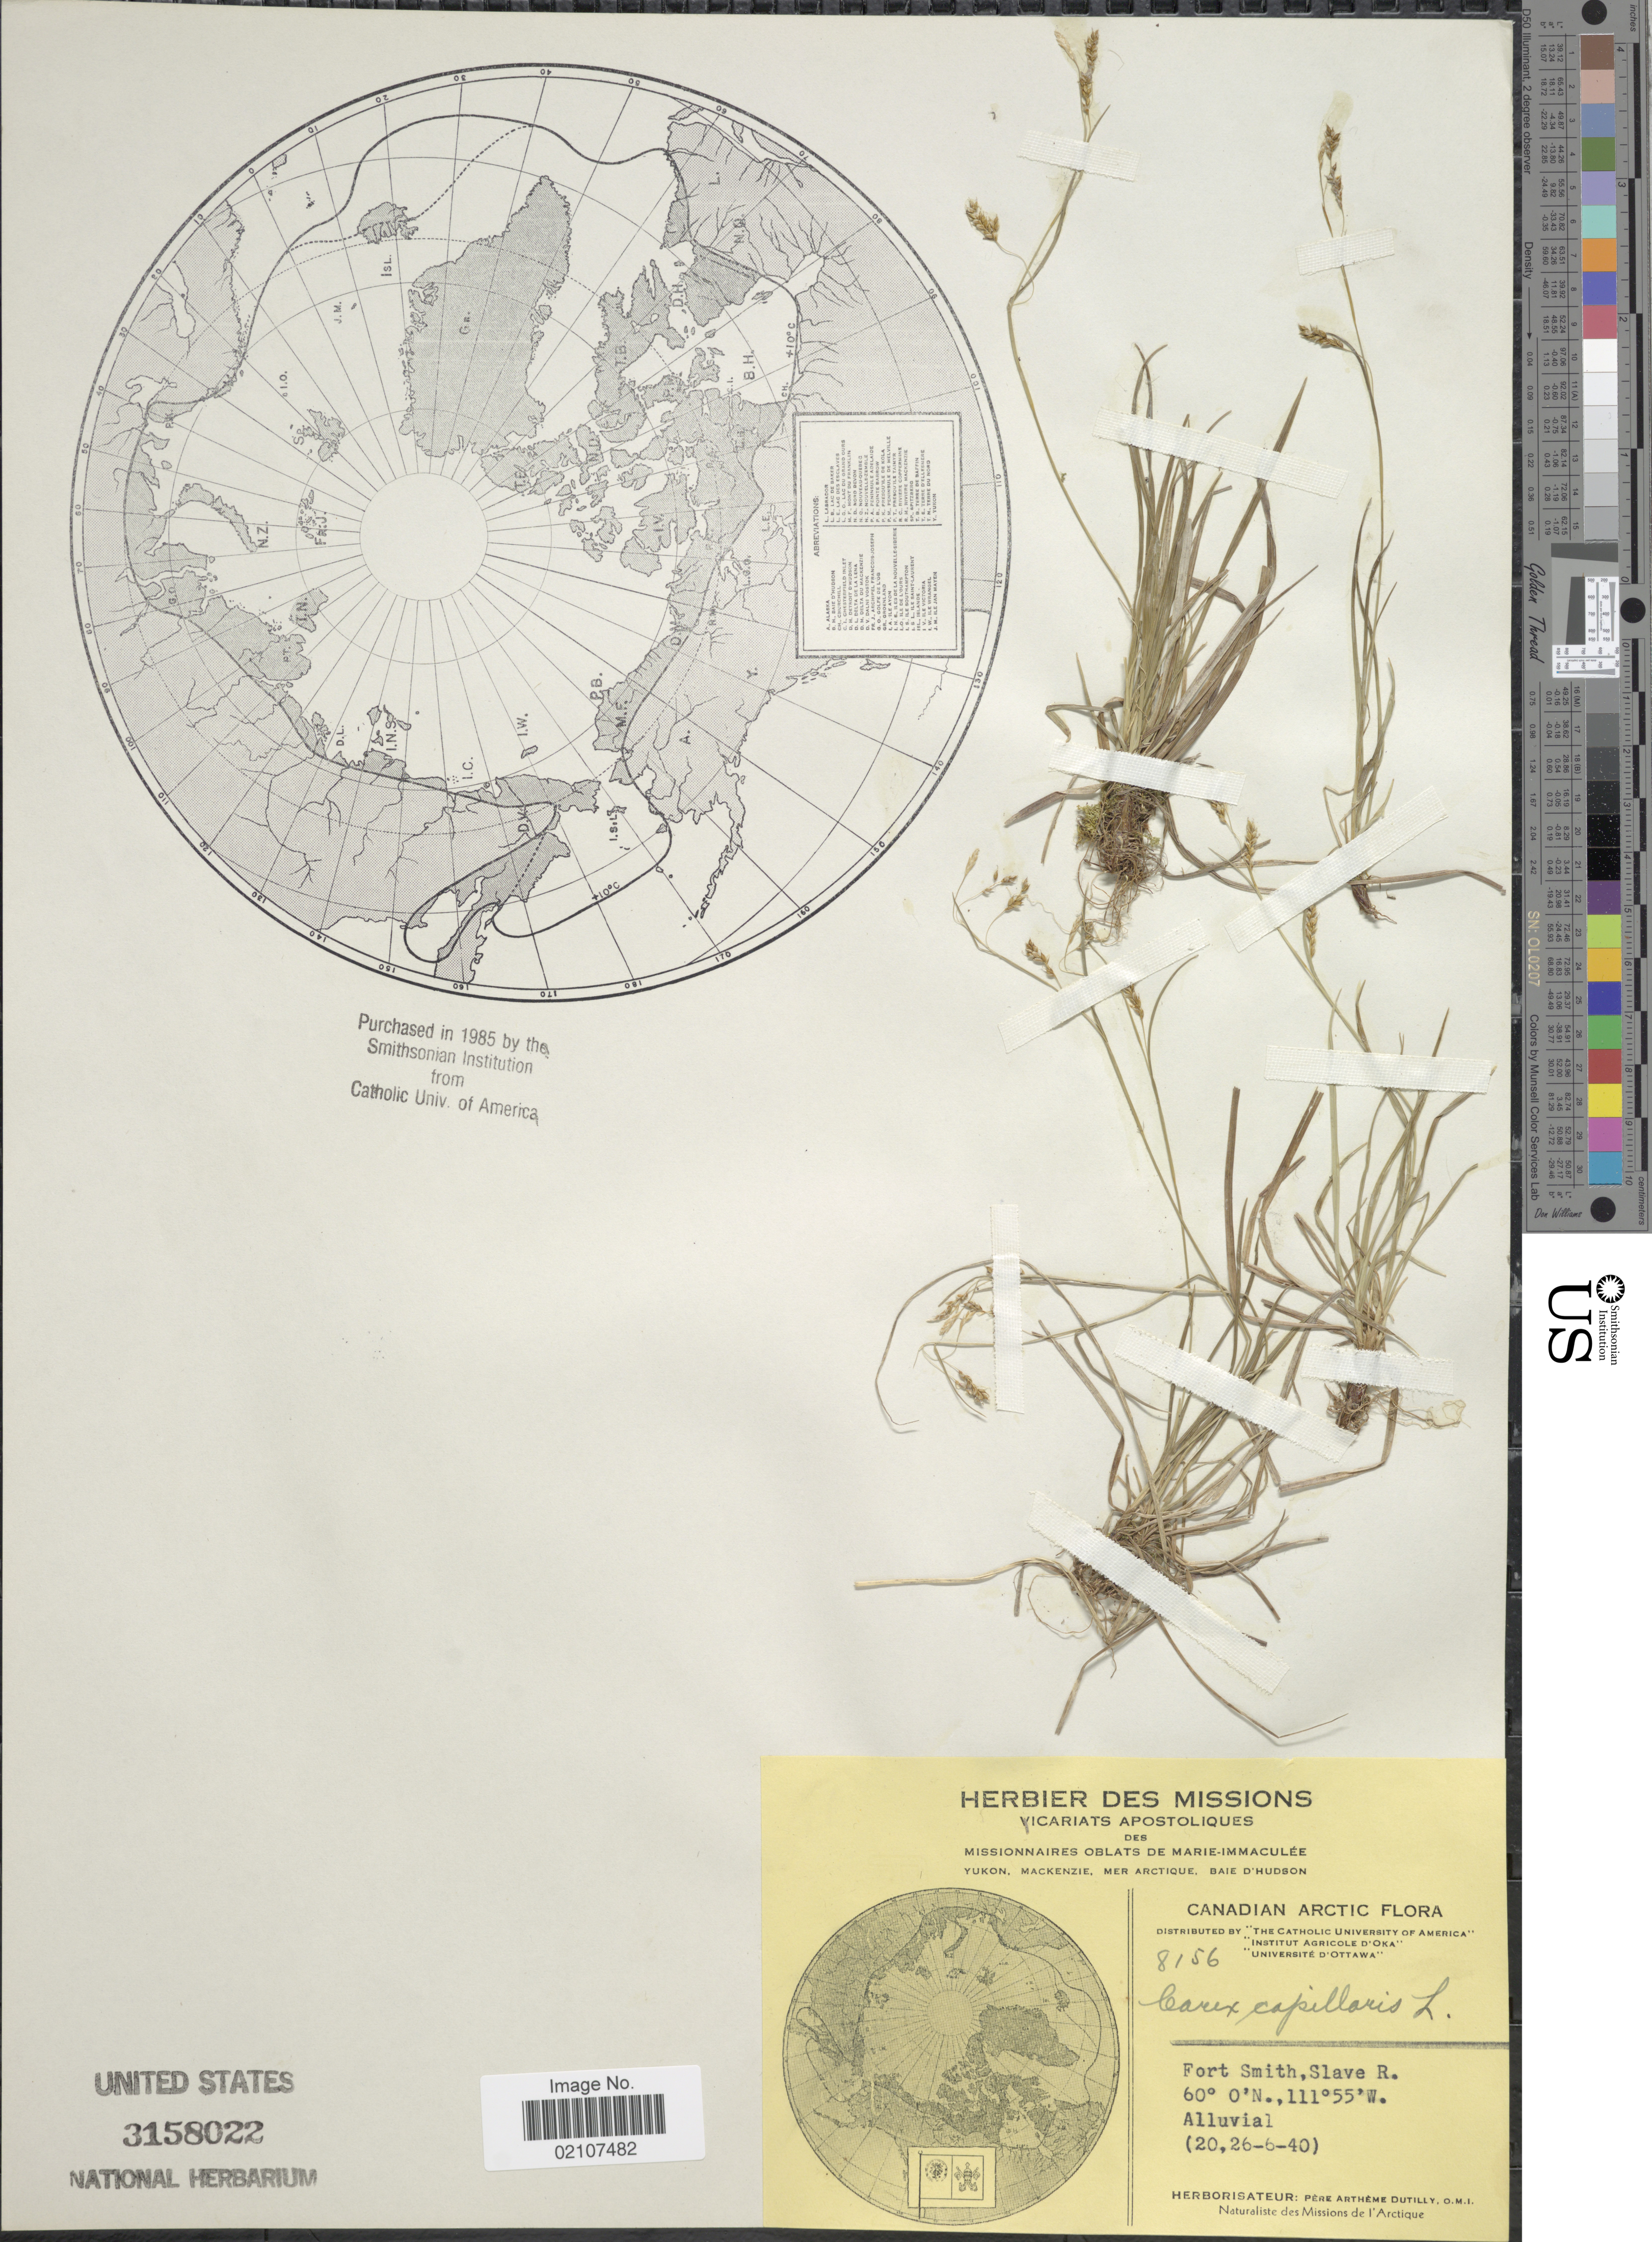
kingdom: Plantae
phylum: Tracheophyta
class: Liliopsida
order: Poales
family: Cyperaceae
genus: Carex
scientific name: Carex capillaris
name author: L.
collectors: P. Dutilly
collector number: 8156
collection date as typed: Transcribed d/m/y: 20/6/40 to 26/6/40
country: Canada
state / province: Northwest Territories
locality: Canadian Arctic, Fort Smith, Slave R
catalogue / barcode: US 3158022